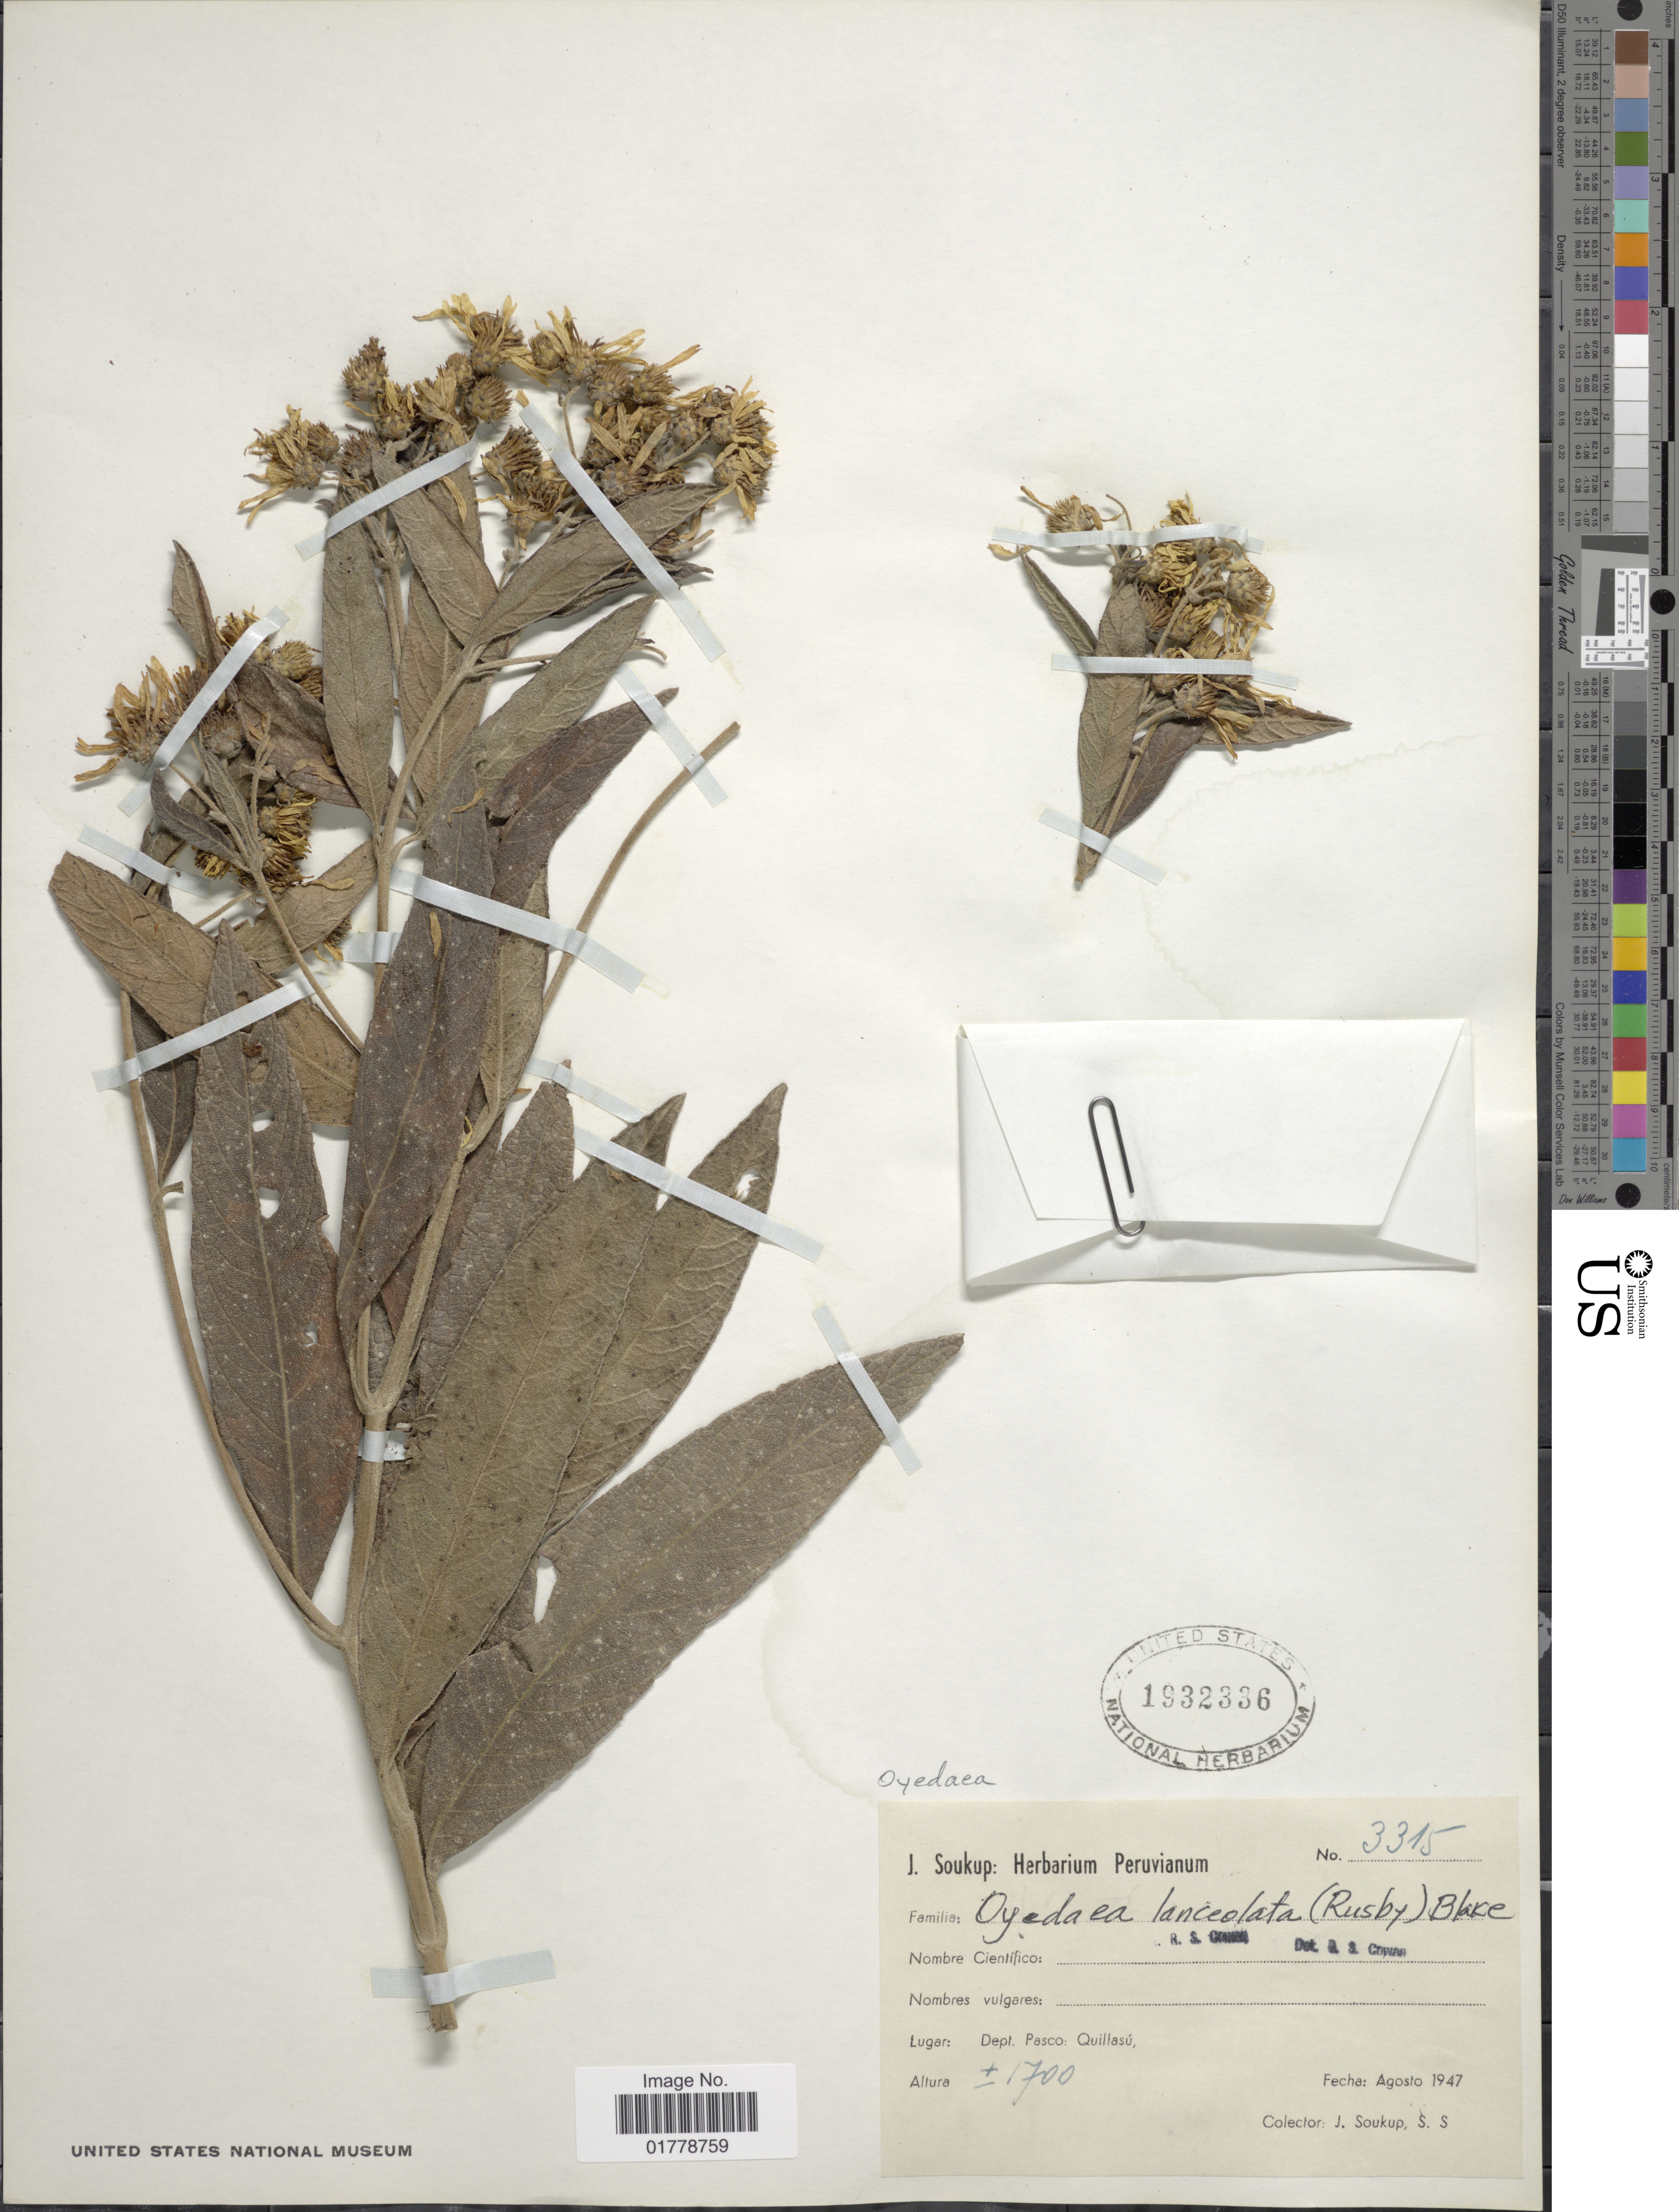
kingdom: Plantae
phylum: Tracheophyta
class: Magnoliopsida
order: Asterales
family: Asteraceae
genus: Oyedaea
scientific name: Oyedaea lanceolata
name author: (Rusby) S.F. Blake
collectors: J. Soukup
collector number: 3315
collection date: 1947-08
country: Peru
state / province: Pasco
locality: Dept. Pasco: Quillasú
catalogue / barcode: US 1932336